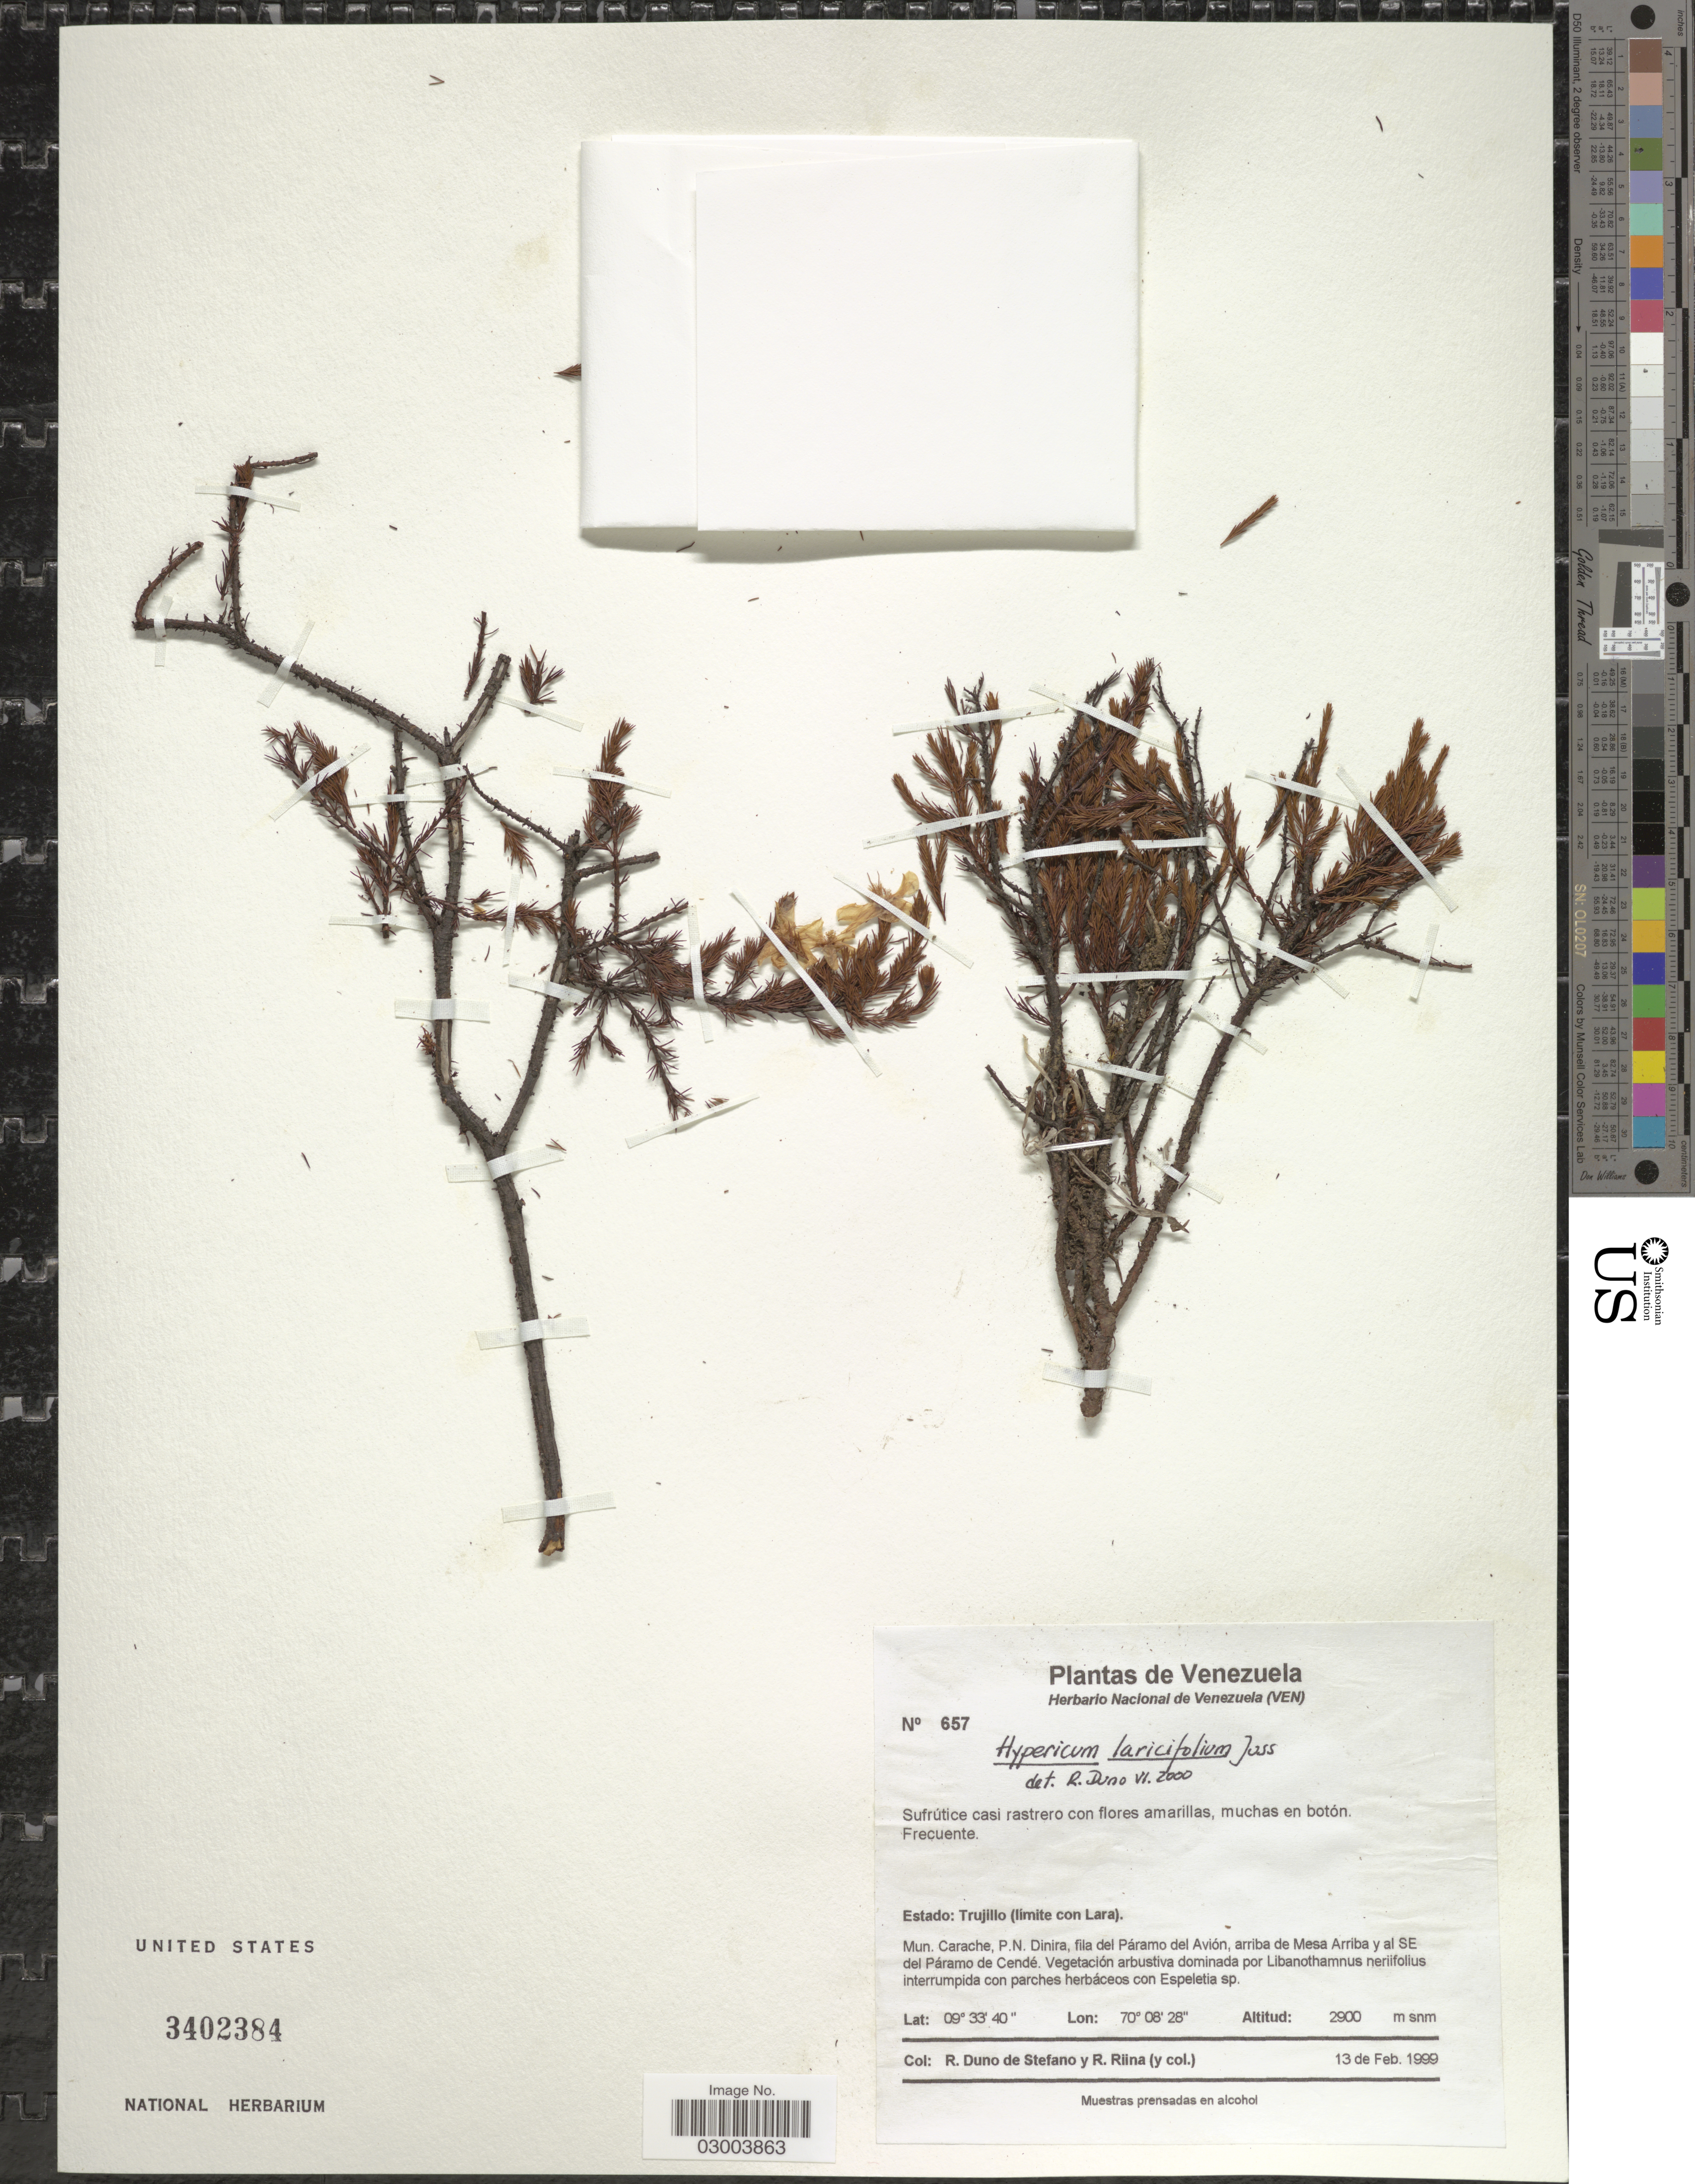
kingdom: Plantae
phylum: Tracheophyta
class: Magnoliopsida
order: Malpighiales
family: Hypericaceae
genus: Hypericum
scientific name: Hypericum laricifolium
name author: Juss.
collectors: R. Duno de Stefano & R. Riina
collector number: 657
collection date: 1999-02-13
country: Venezuela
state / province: Trujillo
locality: Límite con Lara, Mun. Carache, P.N. Dinira, fila del Páramo del Avión, arriba de Mesa Arriba y al SE del Páramo de Cendé.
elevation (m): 2900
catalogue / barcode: US 3402384